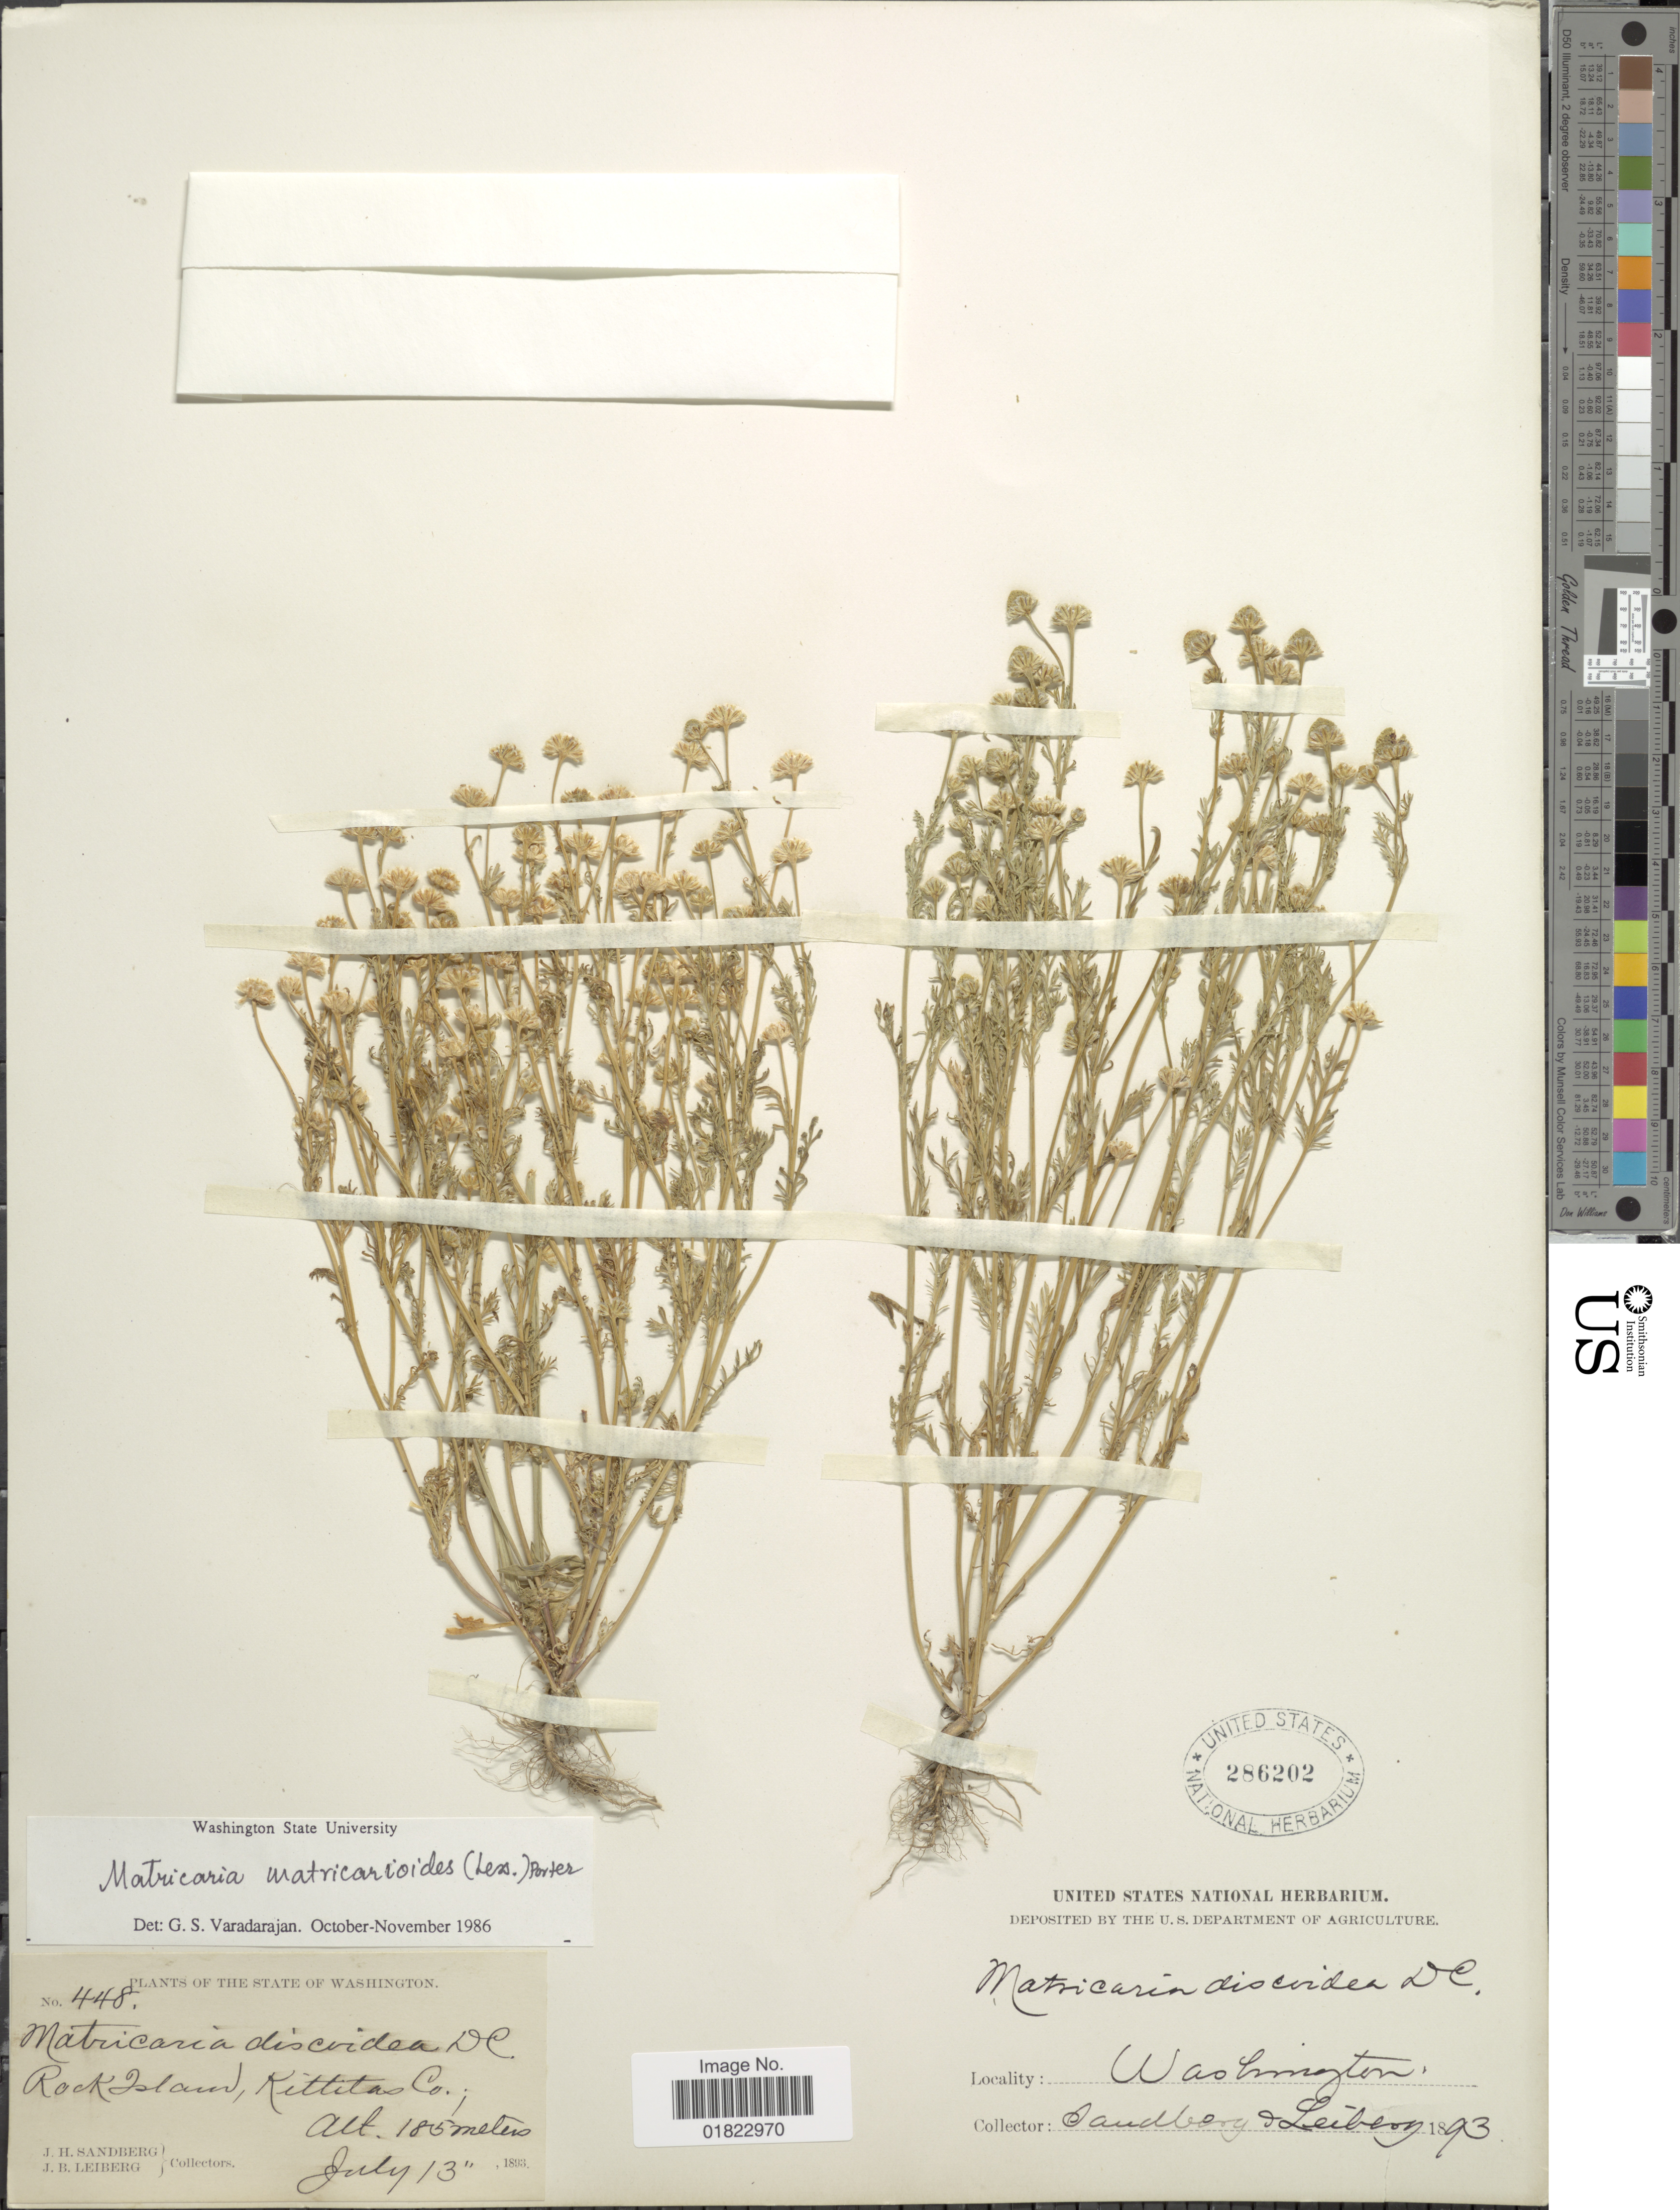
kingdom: Plantae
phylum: Tracheophyta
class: Magnoliopsida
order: Asterales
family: Asteraceae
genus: Matricaria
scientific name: Matricaria matricarioides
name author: (Less.) Porter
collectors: J. H. Sandberg & J. B. Leiberg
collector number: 448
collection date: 1893-07-13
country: United States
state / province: Washington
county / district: Kittitas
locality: Rock Island, Kittilas Co.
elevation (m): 185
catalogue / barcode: US 286202